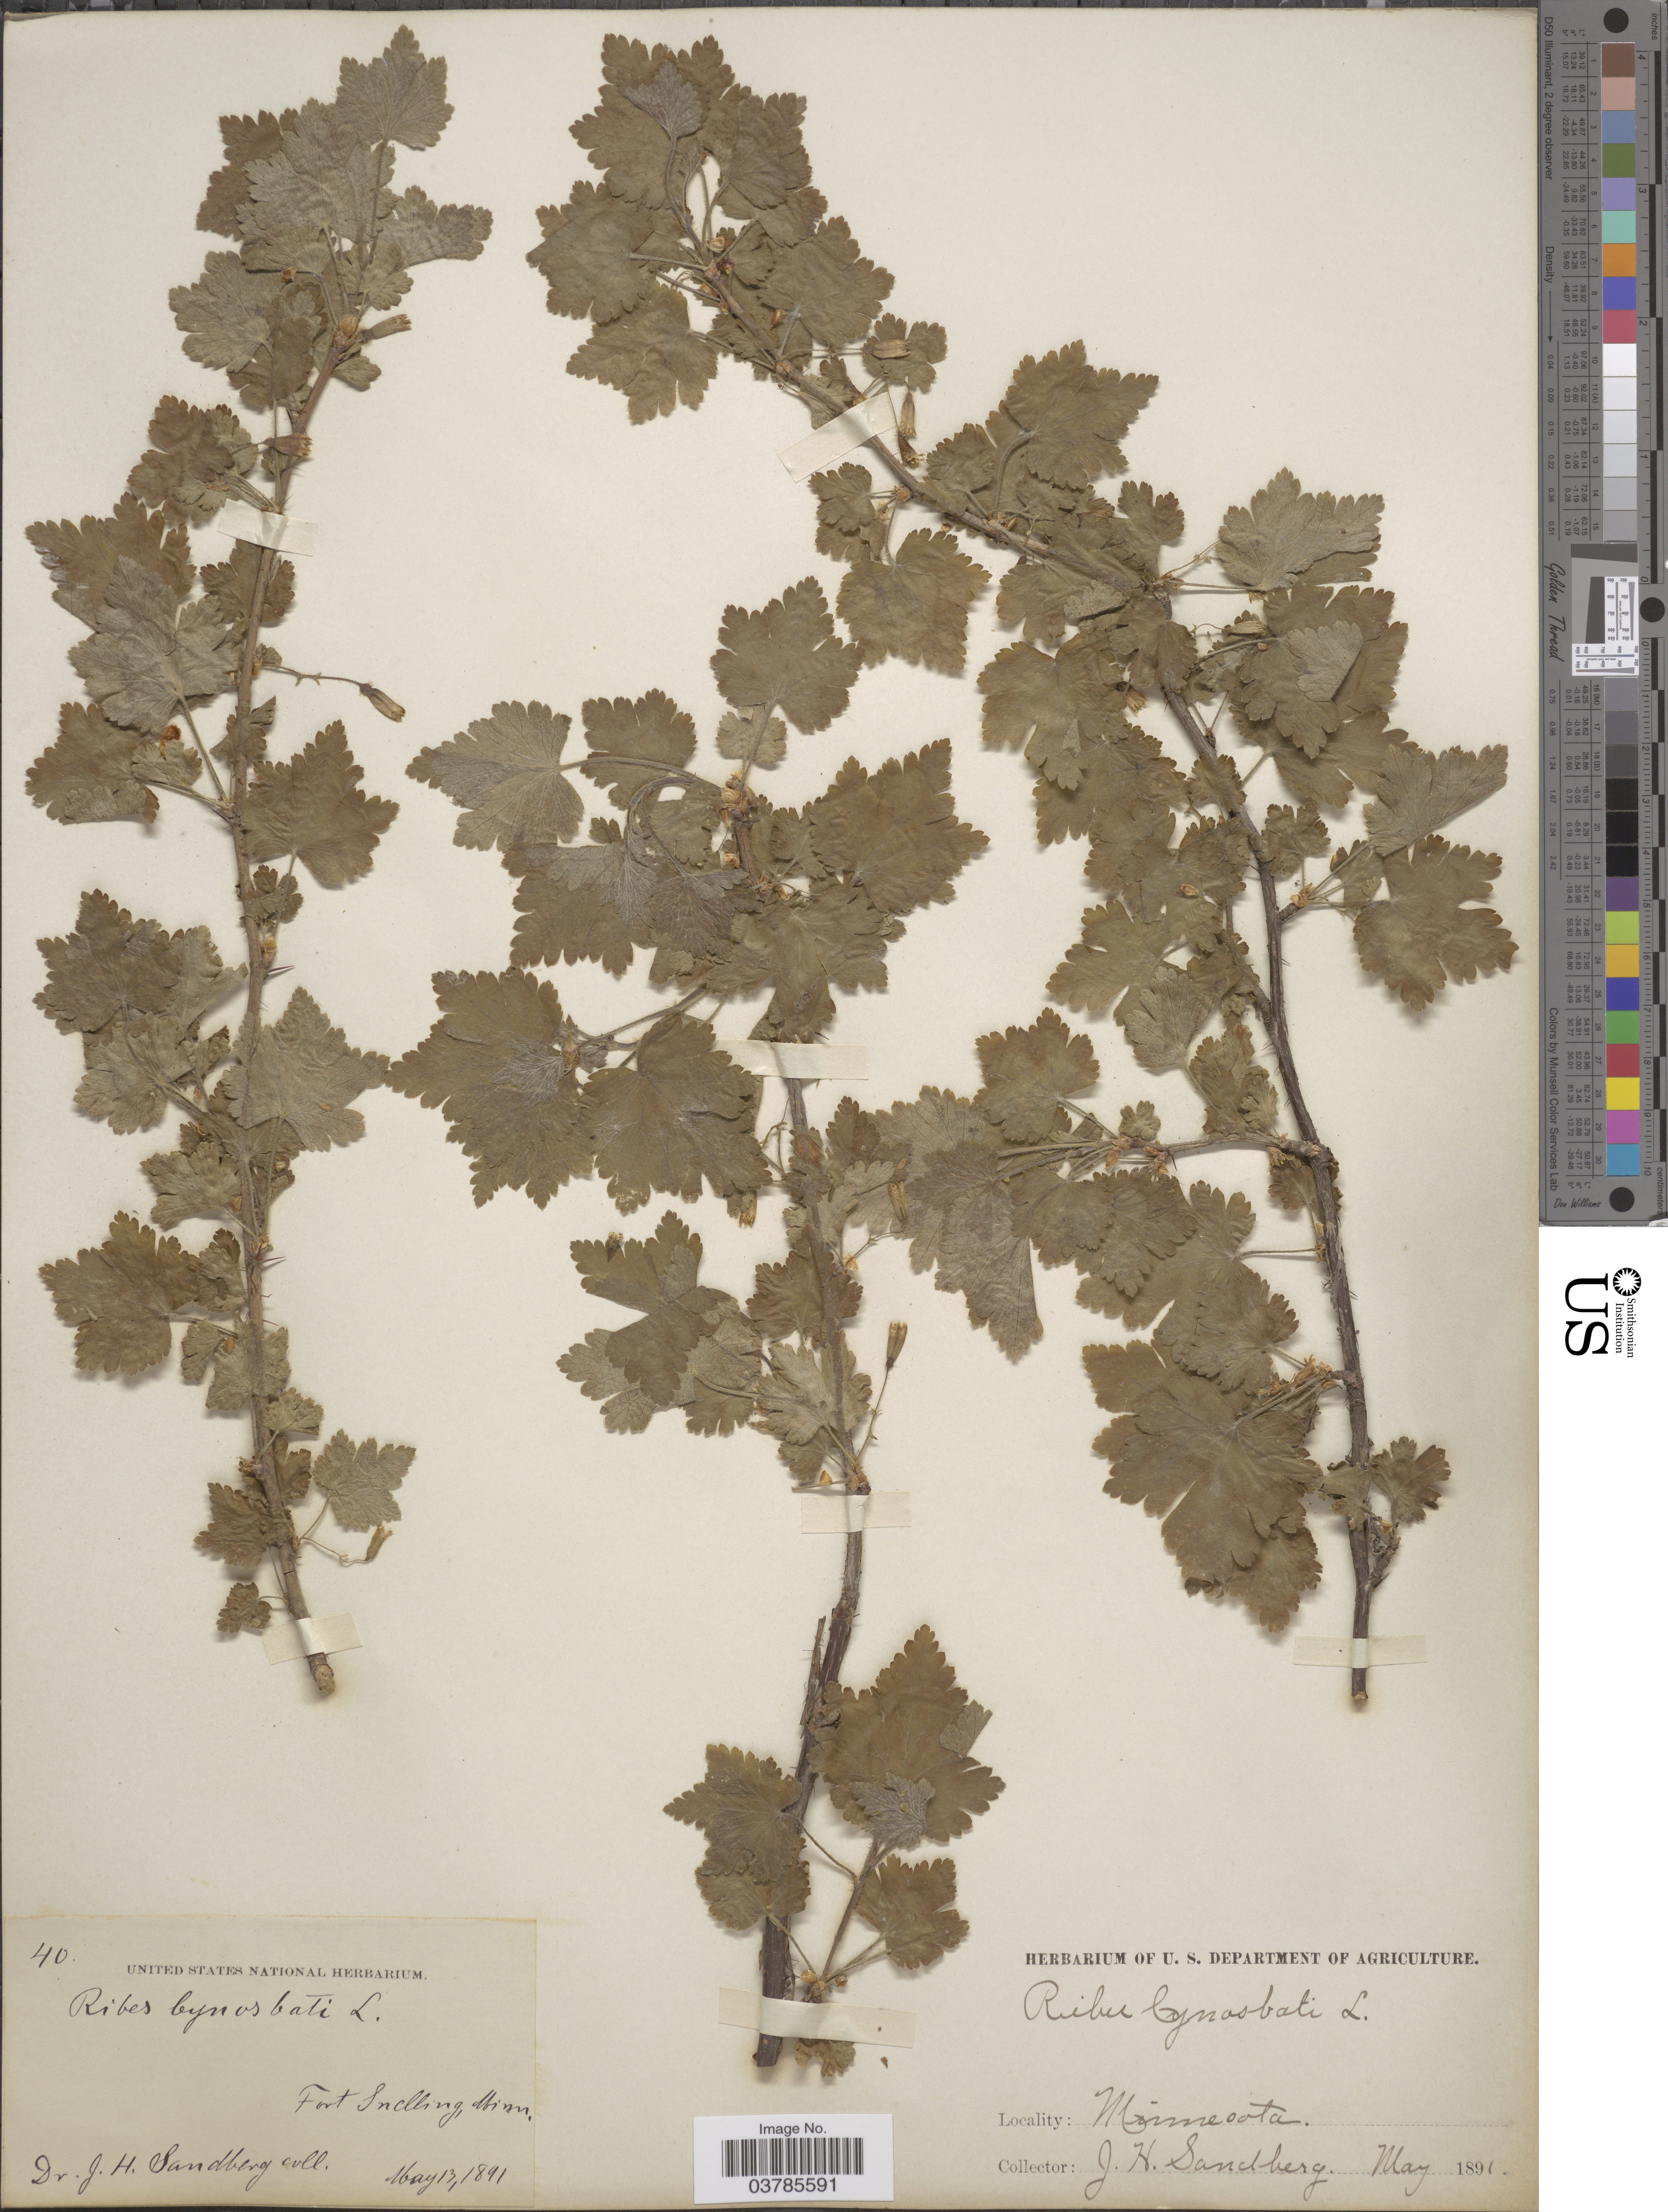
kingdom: Plantae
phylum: Tracheophyta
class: Magnoliopsida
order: Saxifragales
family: Grossulariaceae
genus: Ribes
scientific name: Ribes cynosbati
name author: L.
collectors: J. H. Sandberg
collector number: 40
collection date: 1891-05-13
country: United States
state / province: Minnesota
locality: Fort Snelling.